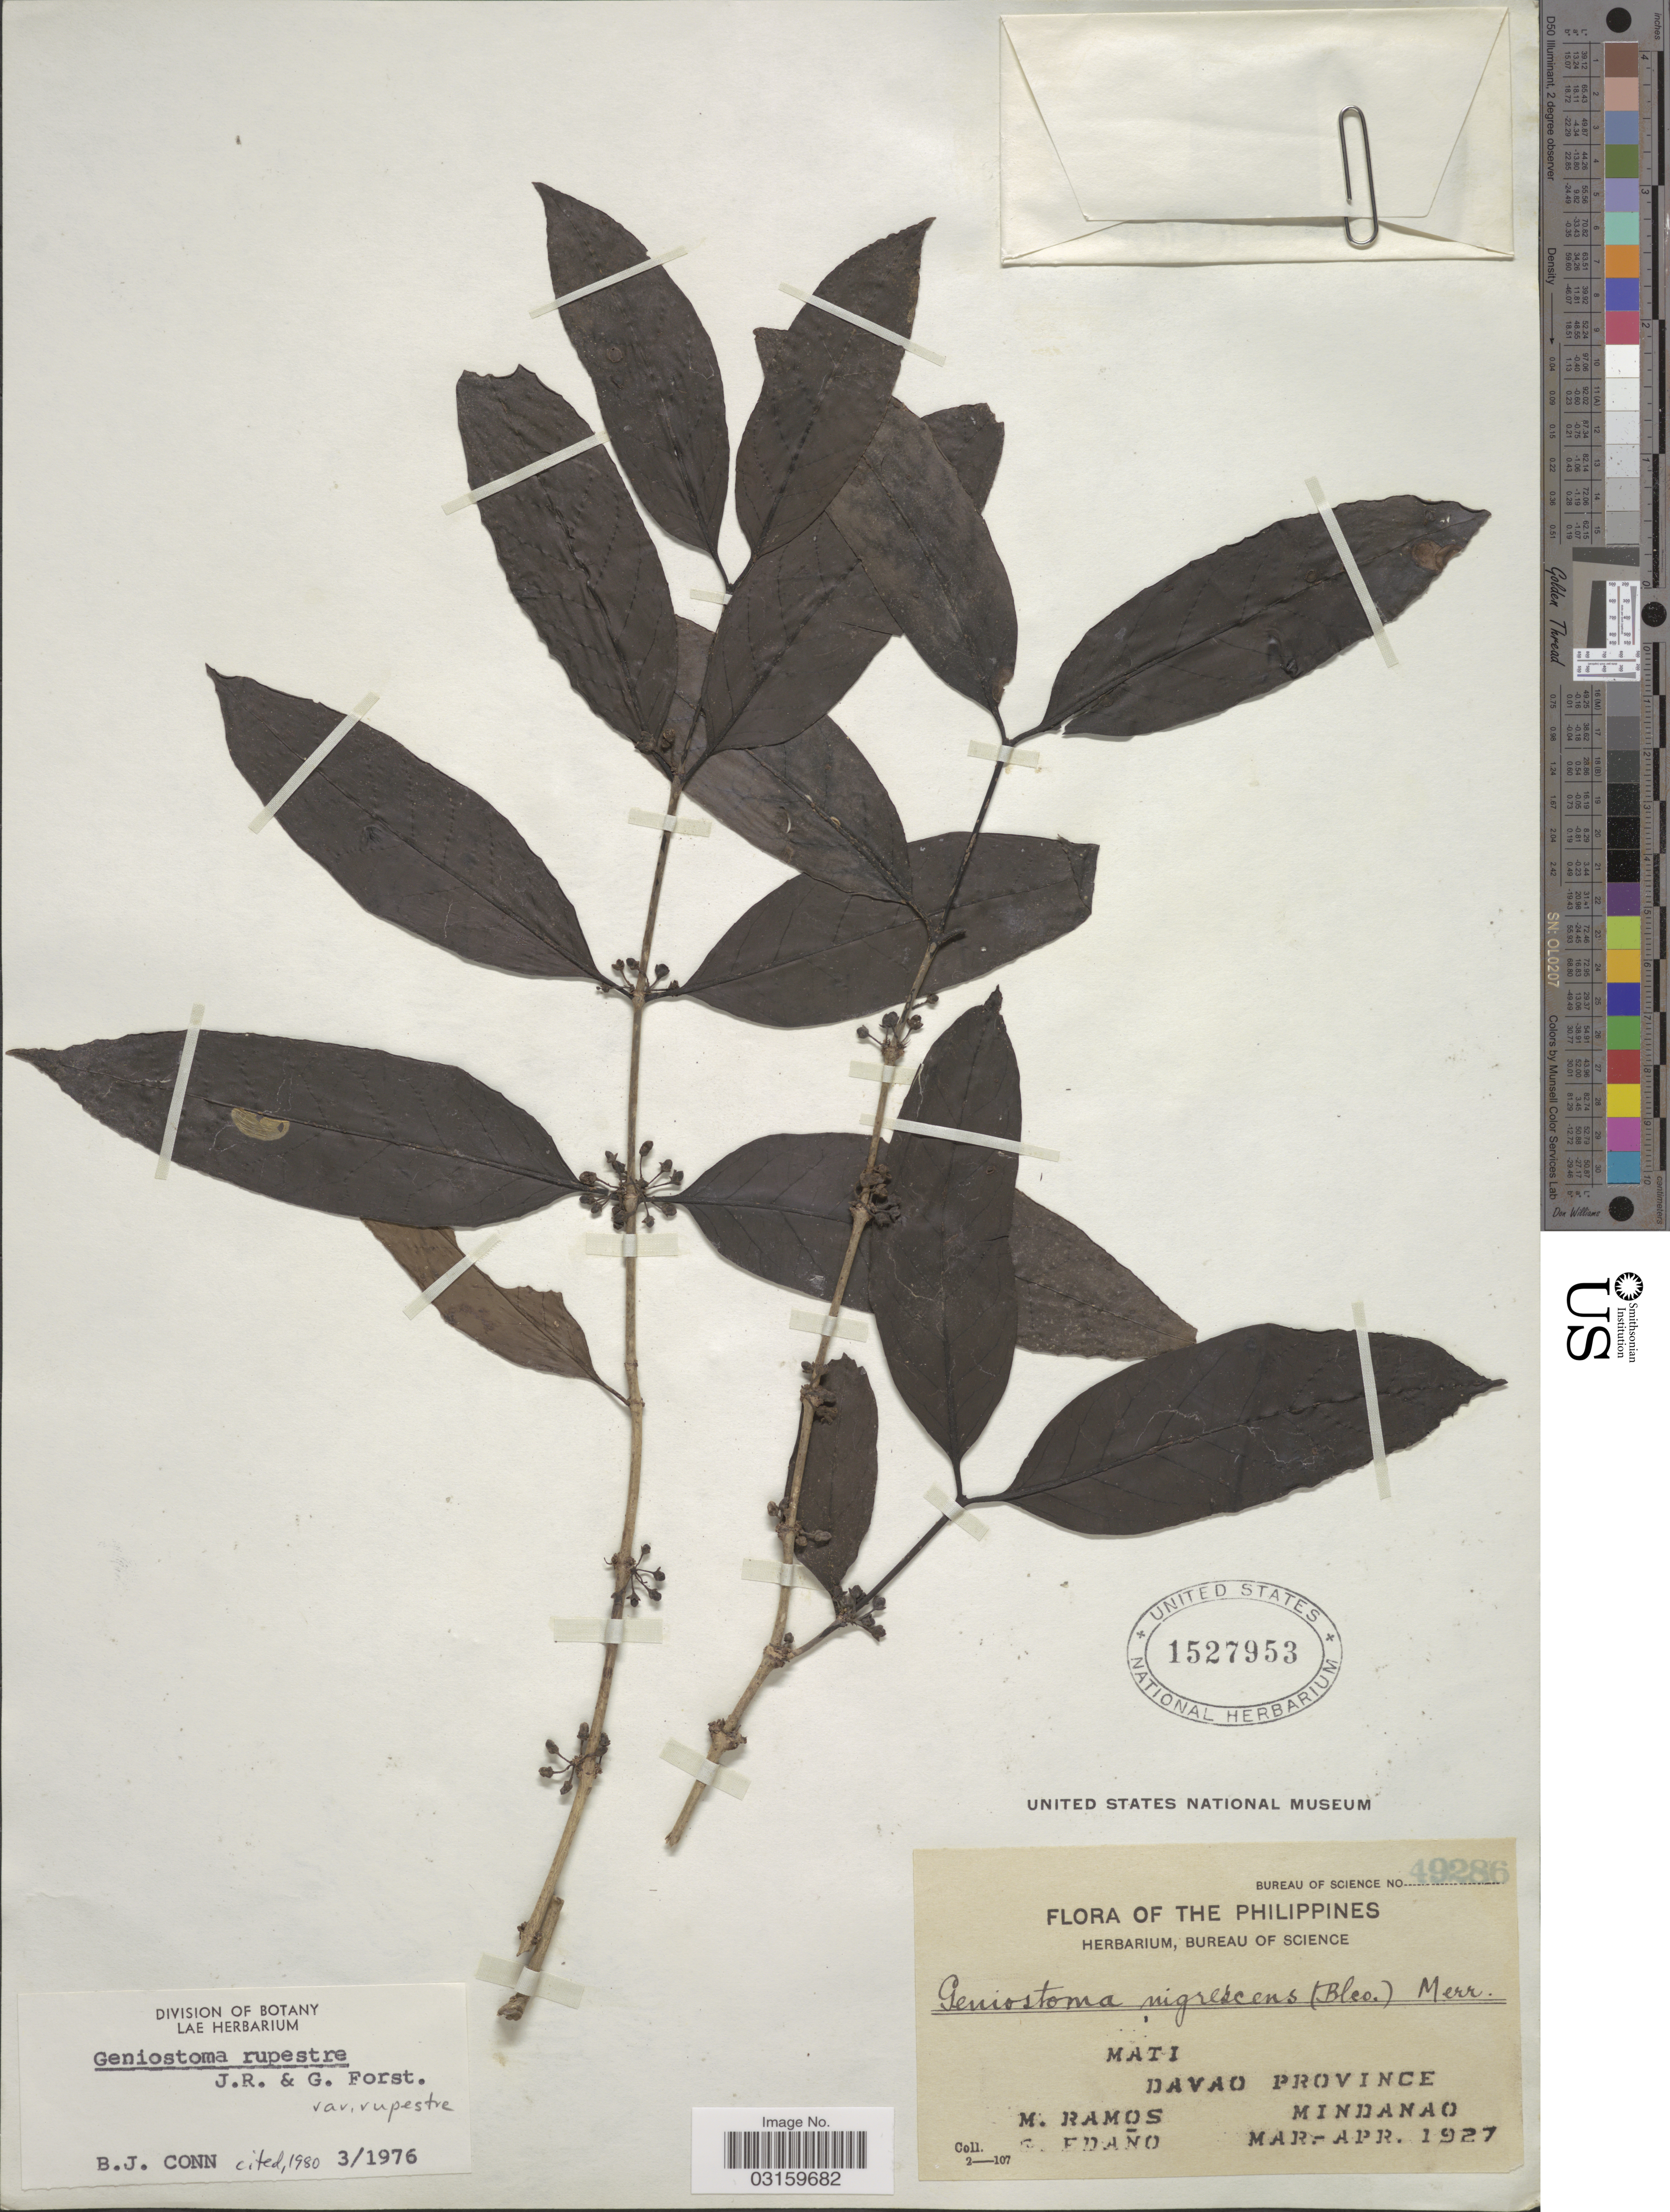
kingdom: Plantae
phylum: Tracheophyta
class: Magnoliopsida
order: Gentianales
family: Loganiaceae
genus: Geniostoma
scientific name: Geniostoma rupestre var. rupestre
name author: J.R. Forst. & G. Forst.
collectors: M. Ramos & G. Edaño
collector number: Bureau of Science 49286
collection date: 1927-03/1927-04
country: Philippines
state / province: Davao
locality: Mati, Davao Province, Mindanao.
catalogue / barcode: US 1527953